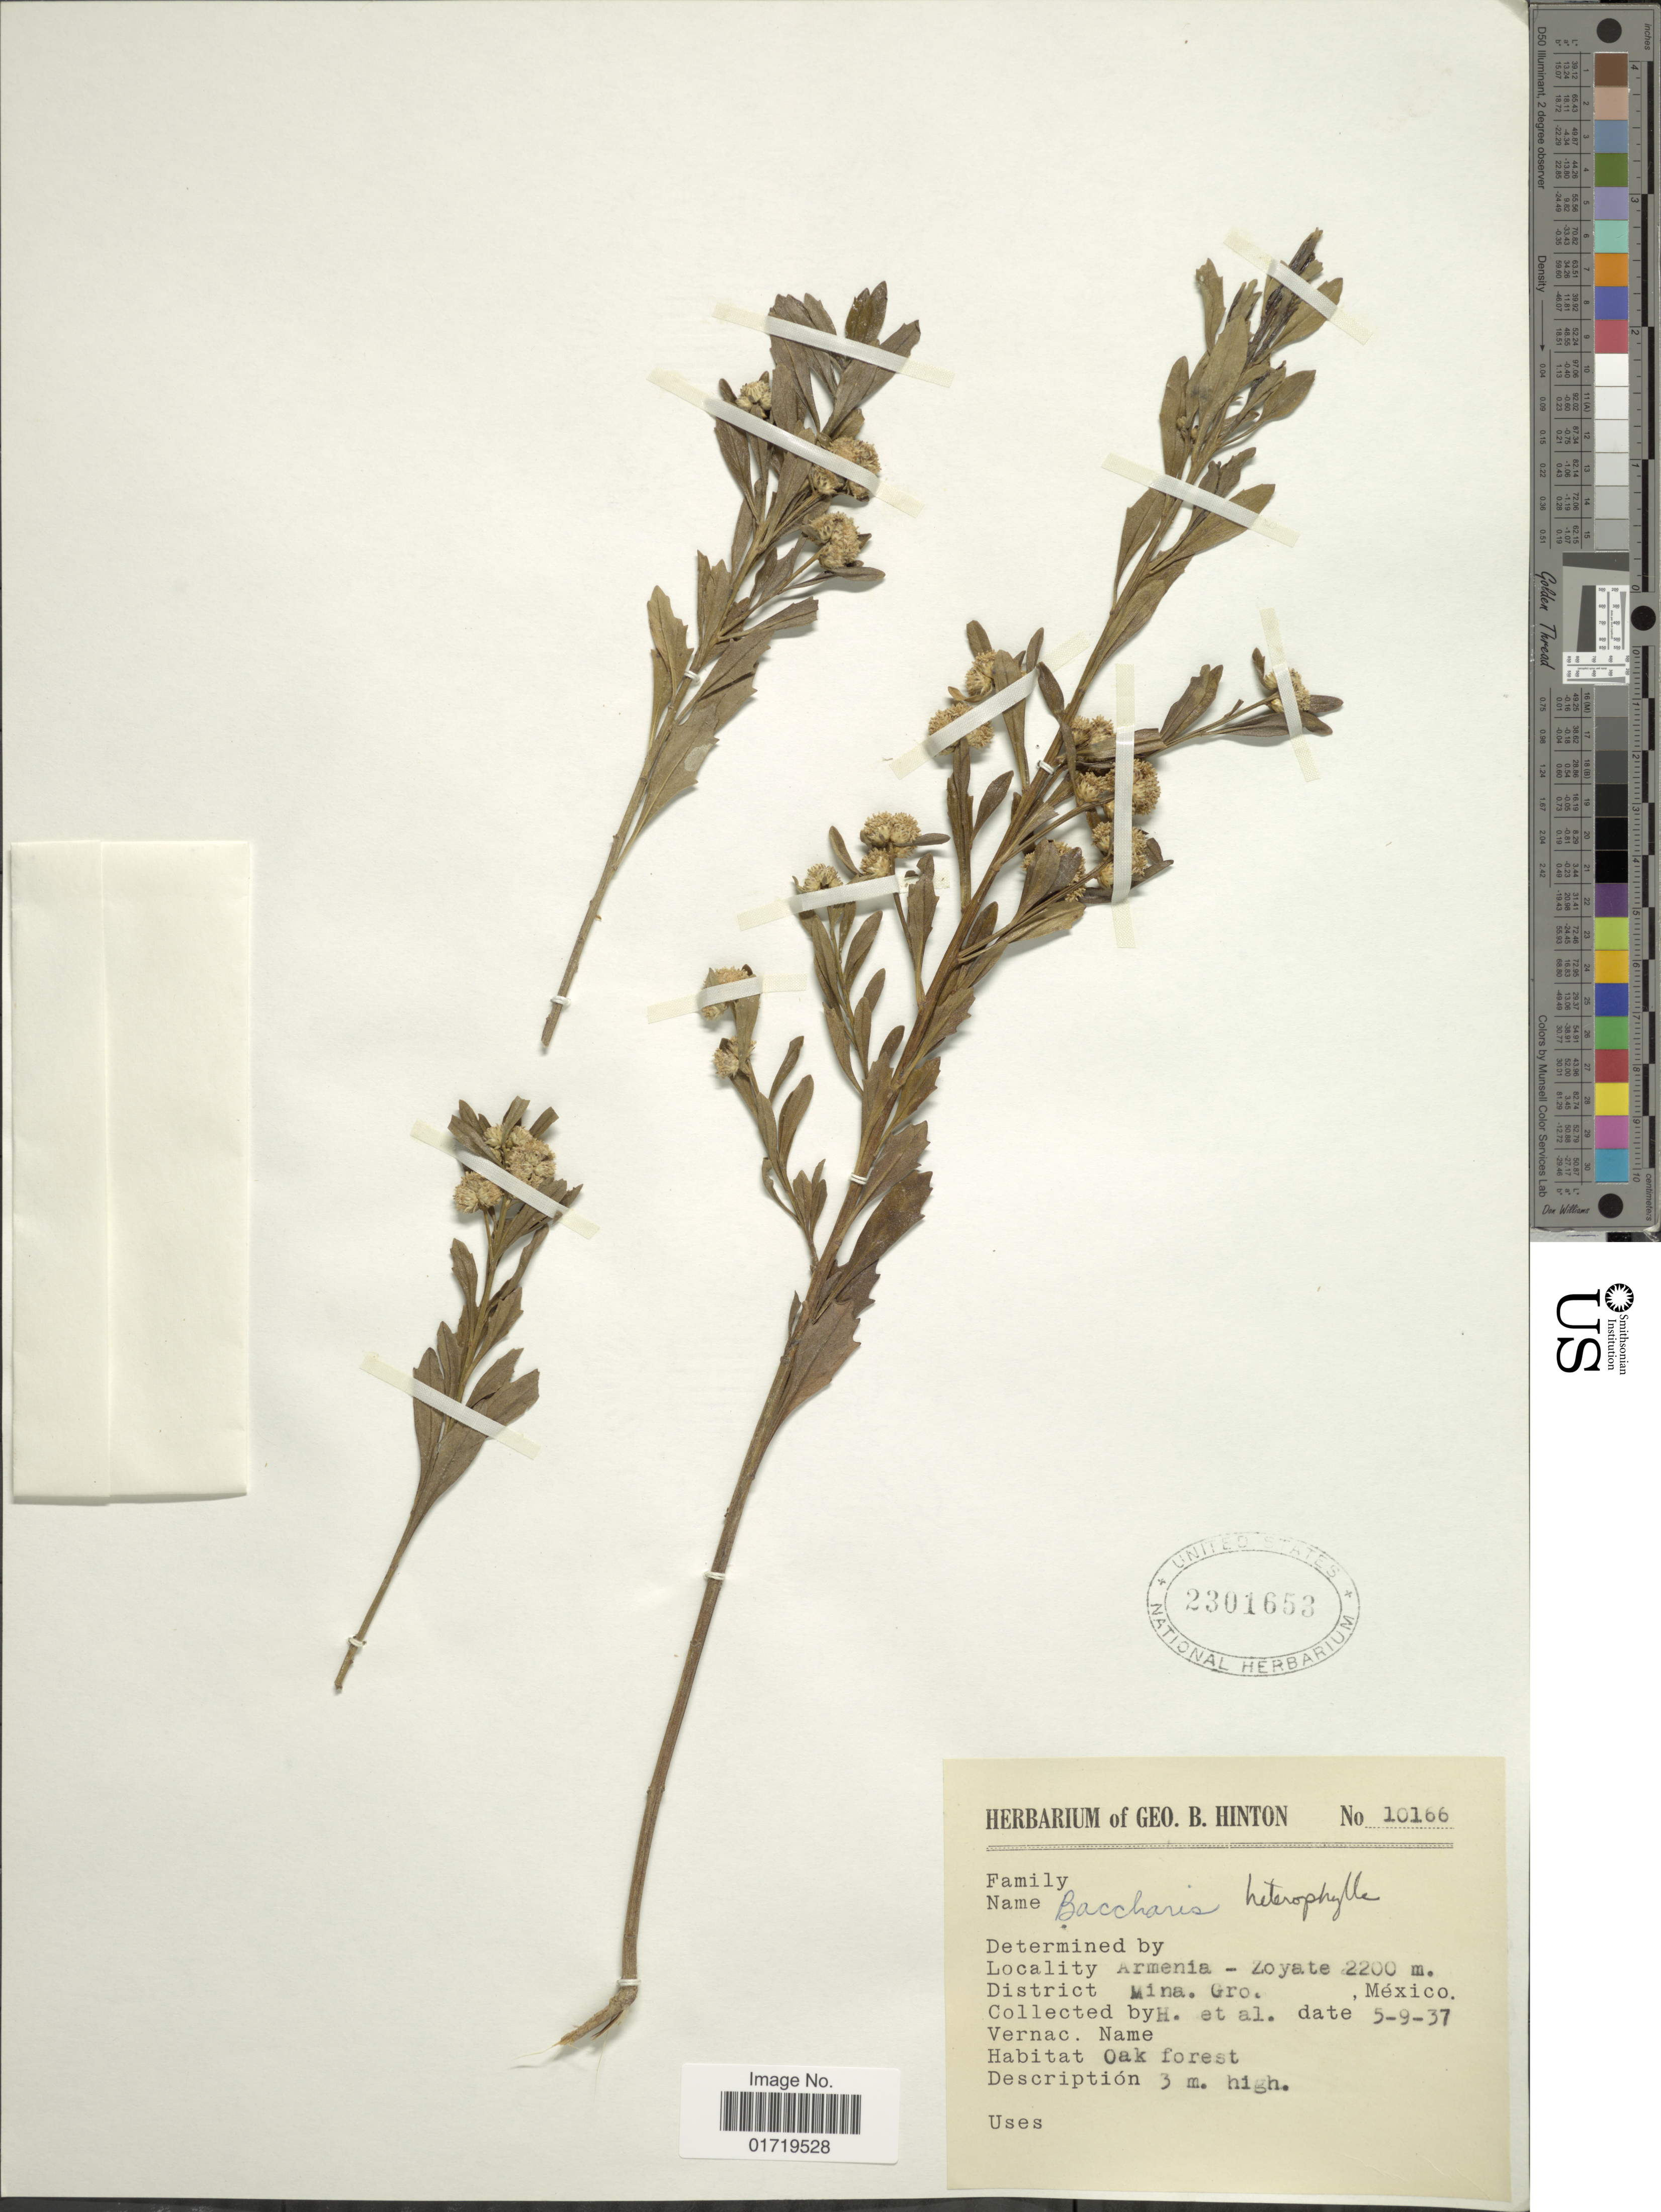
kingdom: Plantae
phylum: Tracheophyta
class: Magnoliopsida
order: Asterales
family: Asteraceae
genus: Baccharis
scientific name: Baccharis heterophylla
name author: Kunth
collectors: G. B. Hinton & et al.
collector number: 10166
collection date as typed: Transcribed d/m/y: 9/5/37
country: Mexico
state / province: México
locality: Armenia - Zoyate, Mina, Gro., Mexico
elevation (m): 2200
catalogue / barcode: US 2301653